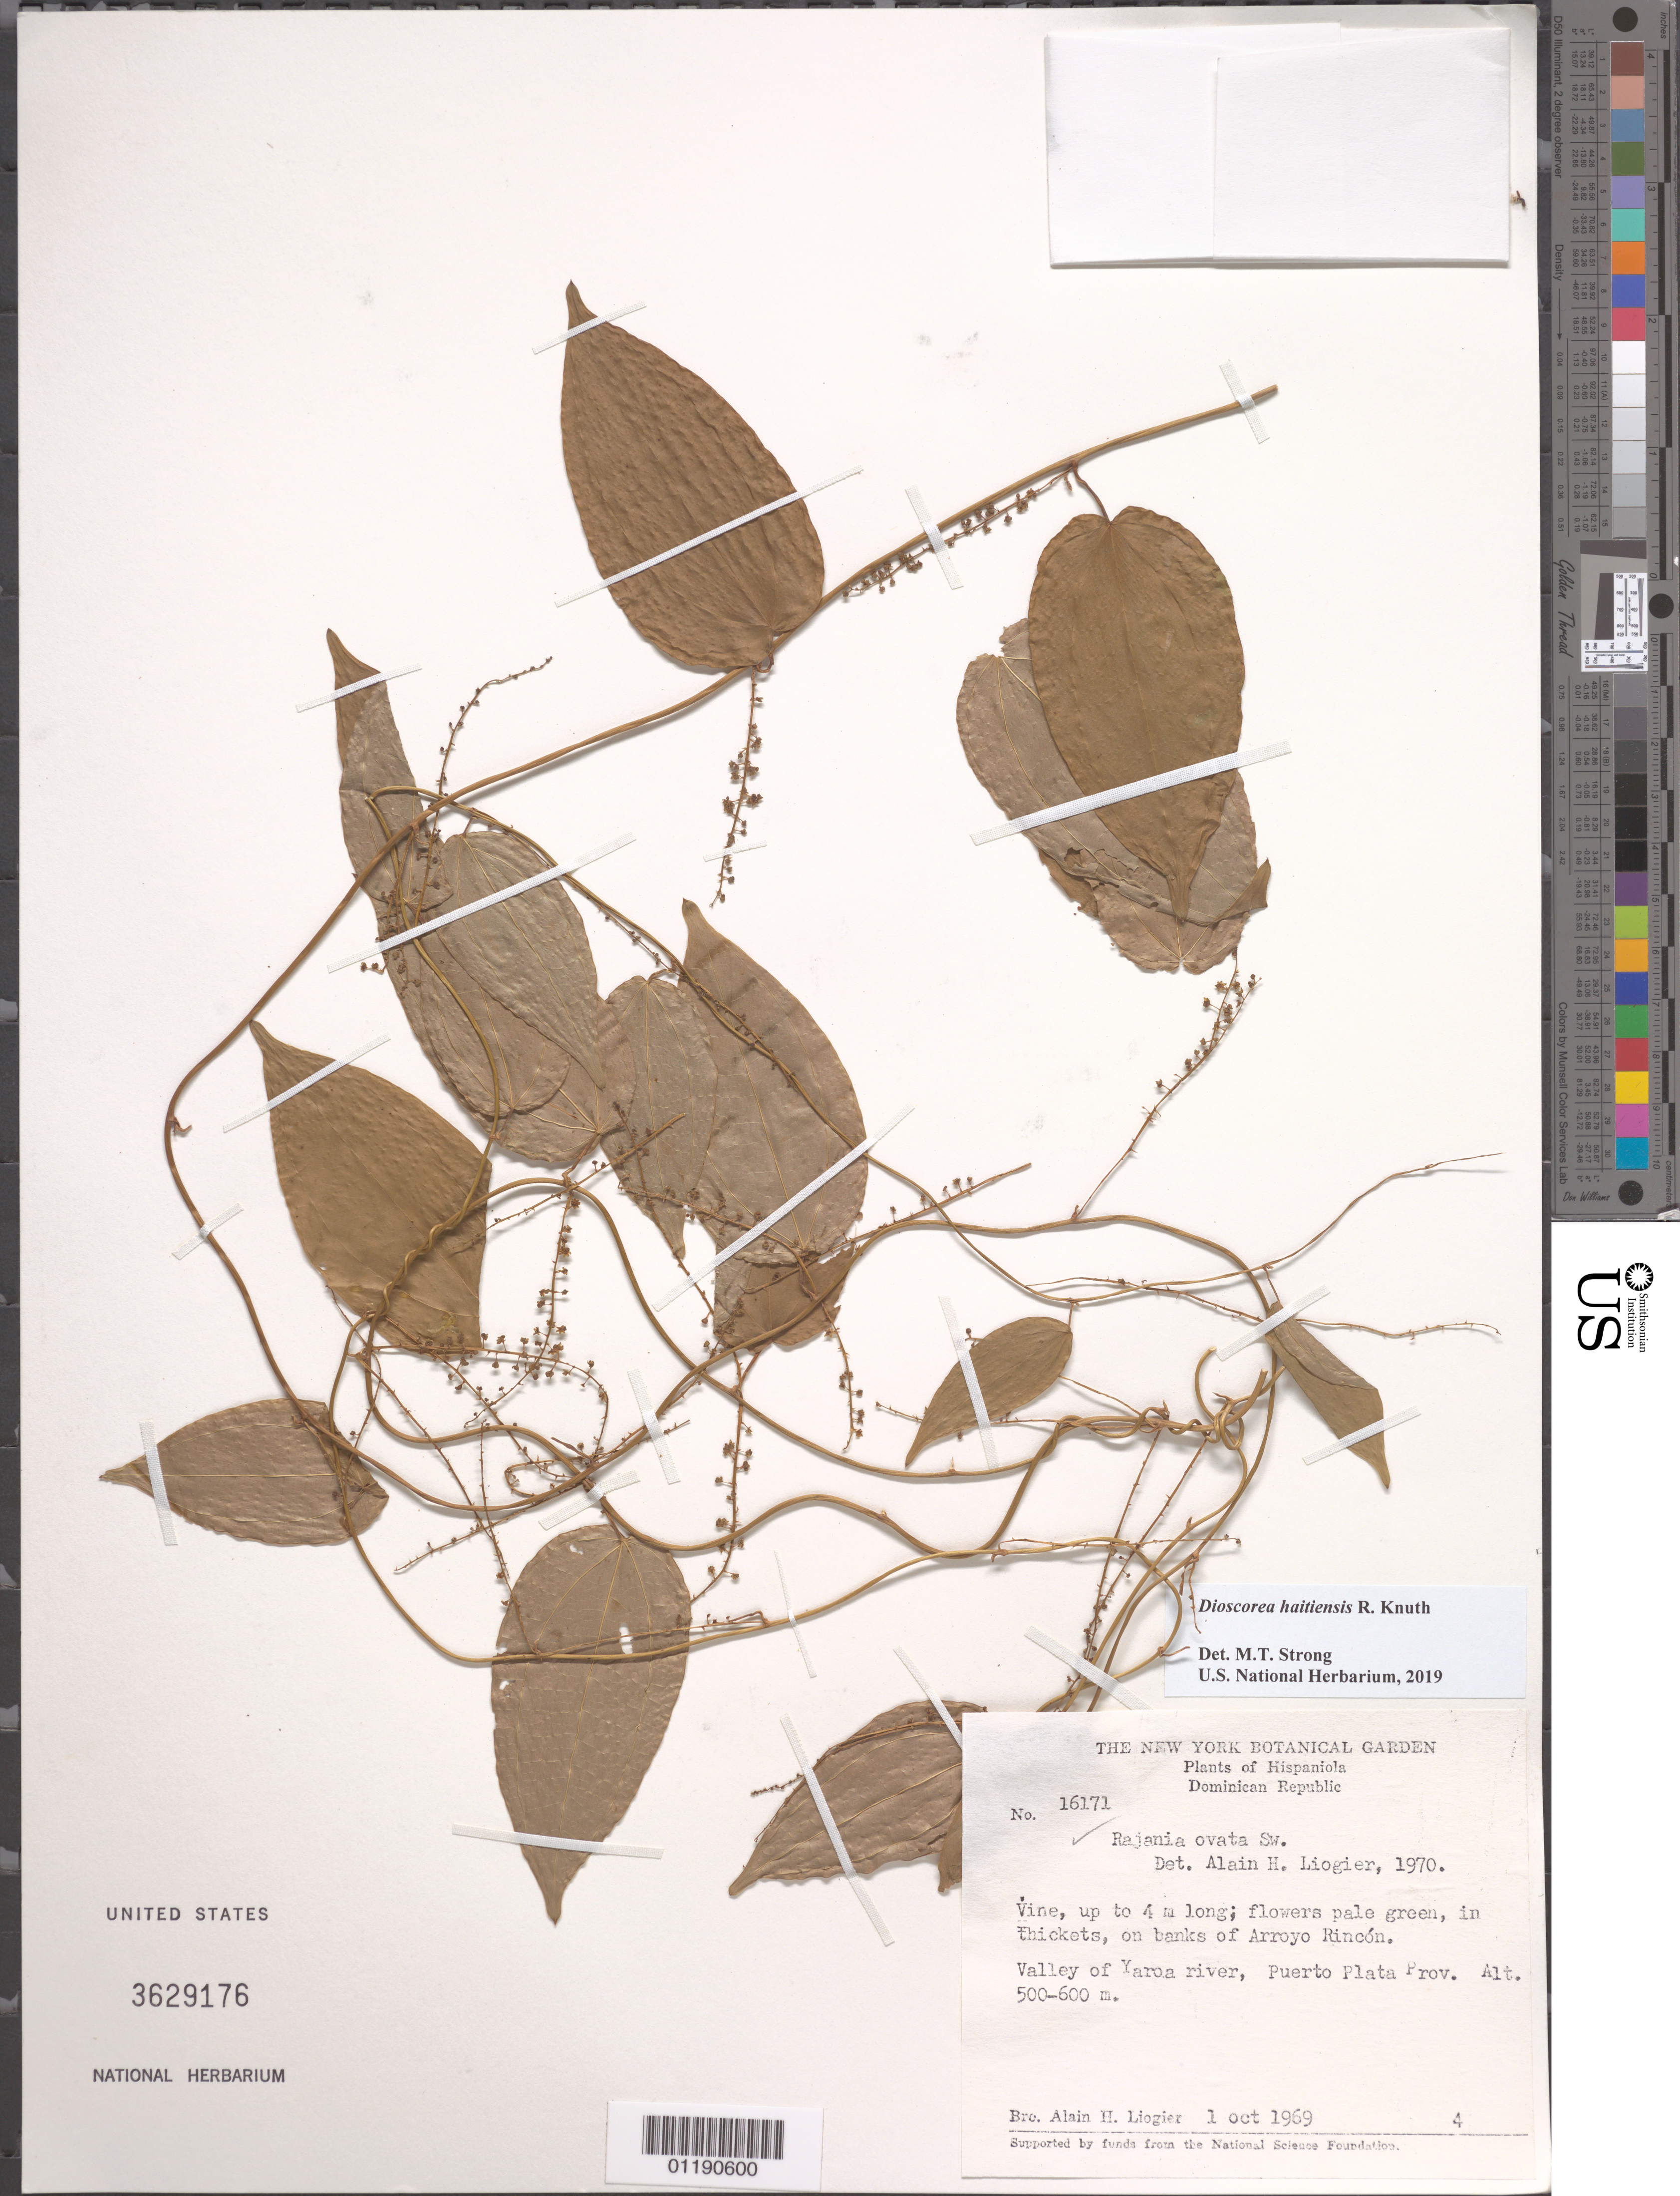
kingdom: Plantae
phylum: Tracheophyta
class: Liliopsida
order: Dioscoreales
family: Dioscoreaceae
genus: Dioscorea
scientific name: Dioscorea haitiensis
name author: R. Knuth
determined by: Strong, M. T., (US), Smithsonian Institution - National Museum of Natural History (UNITED STATES)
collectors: A. H. Liogier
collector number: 16171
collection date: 1969-10-01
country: Dominican Republic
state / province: Puerto Plata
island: Hispaniola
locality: Valley of Yaroa river.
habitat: In thickets, on banks of arroyo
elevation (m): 500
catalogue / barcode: US 3629176